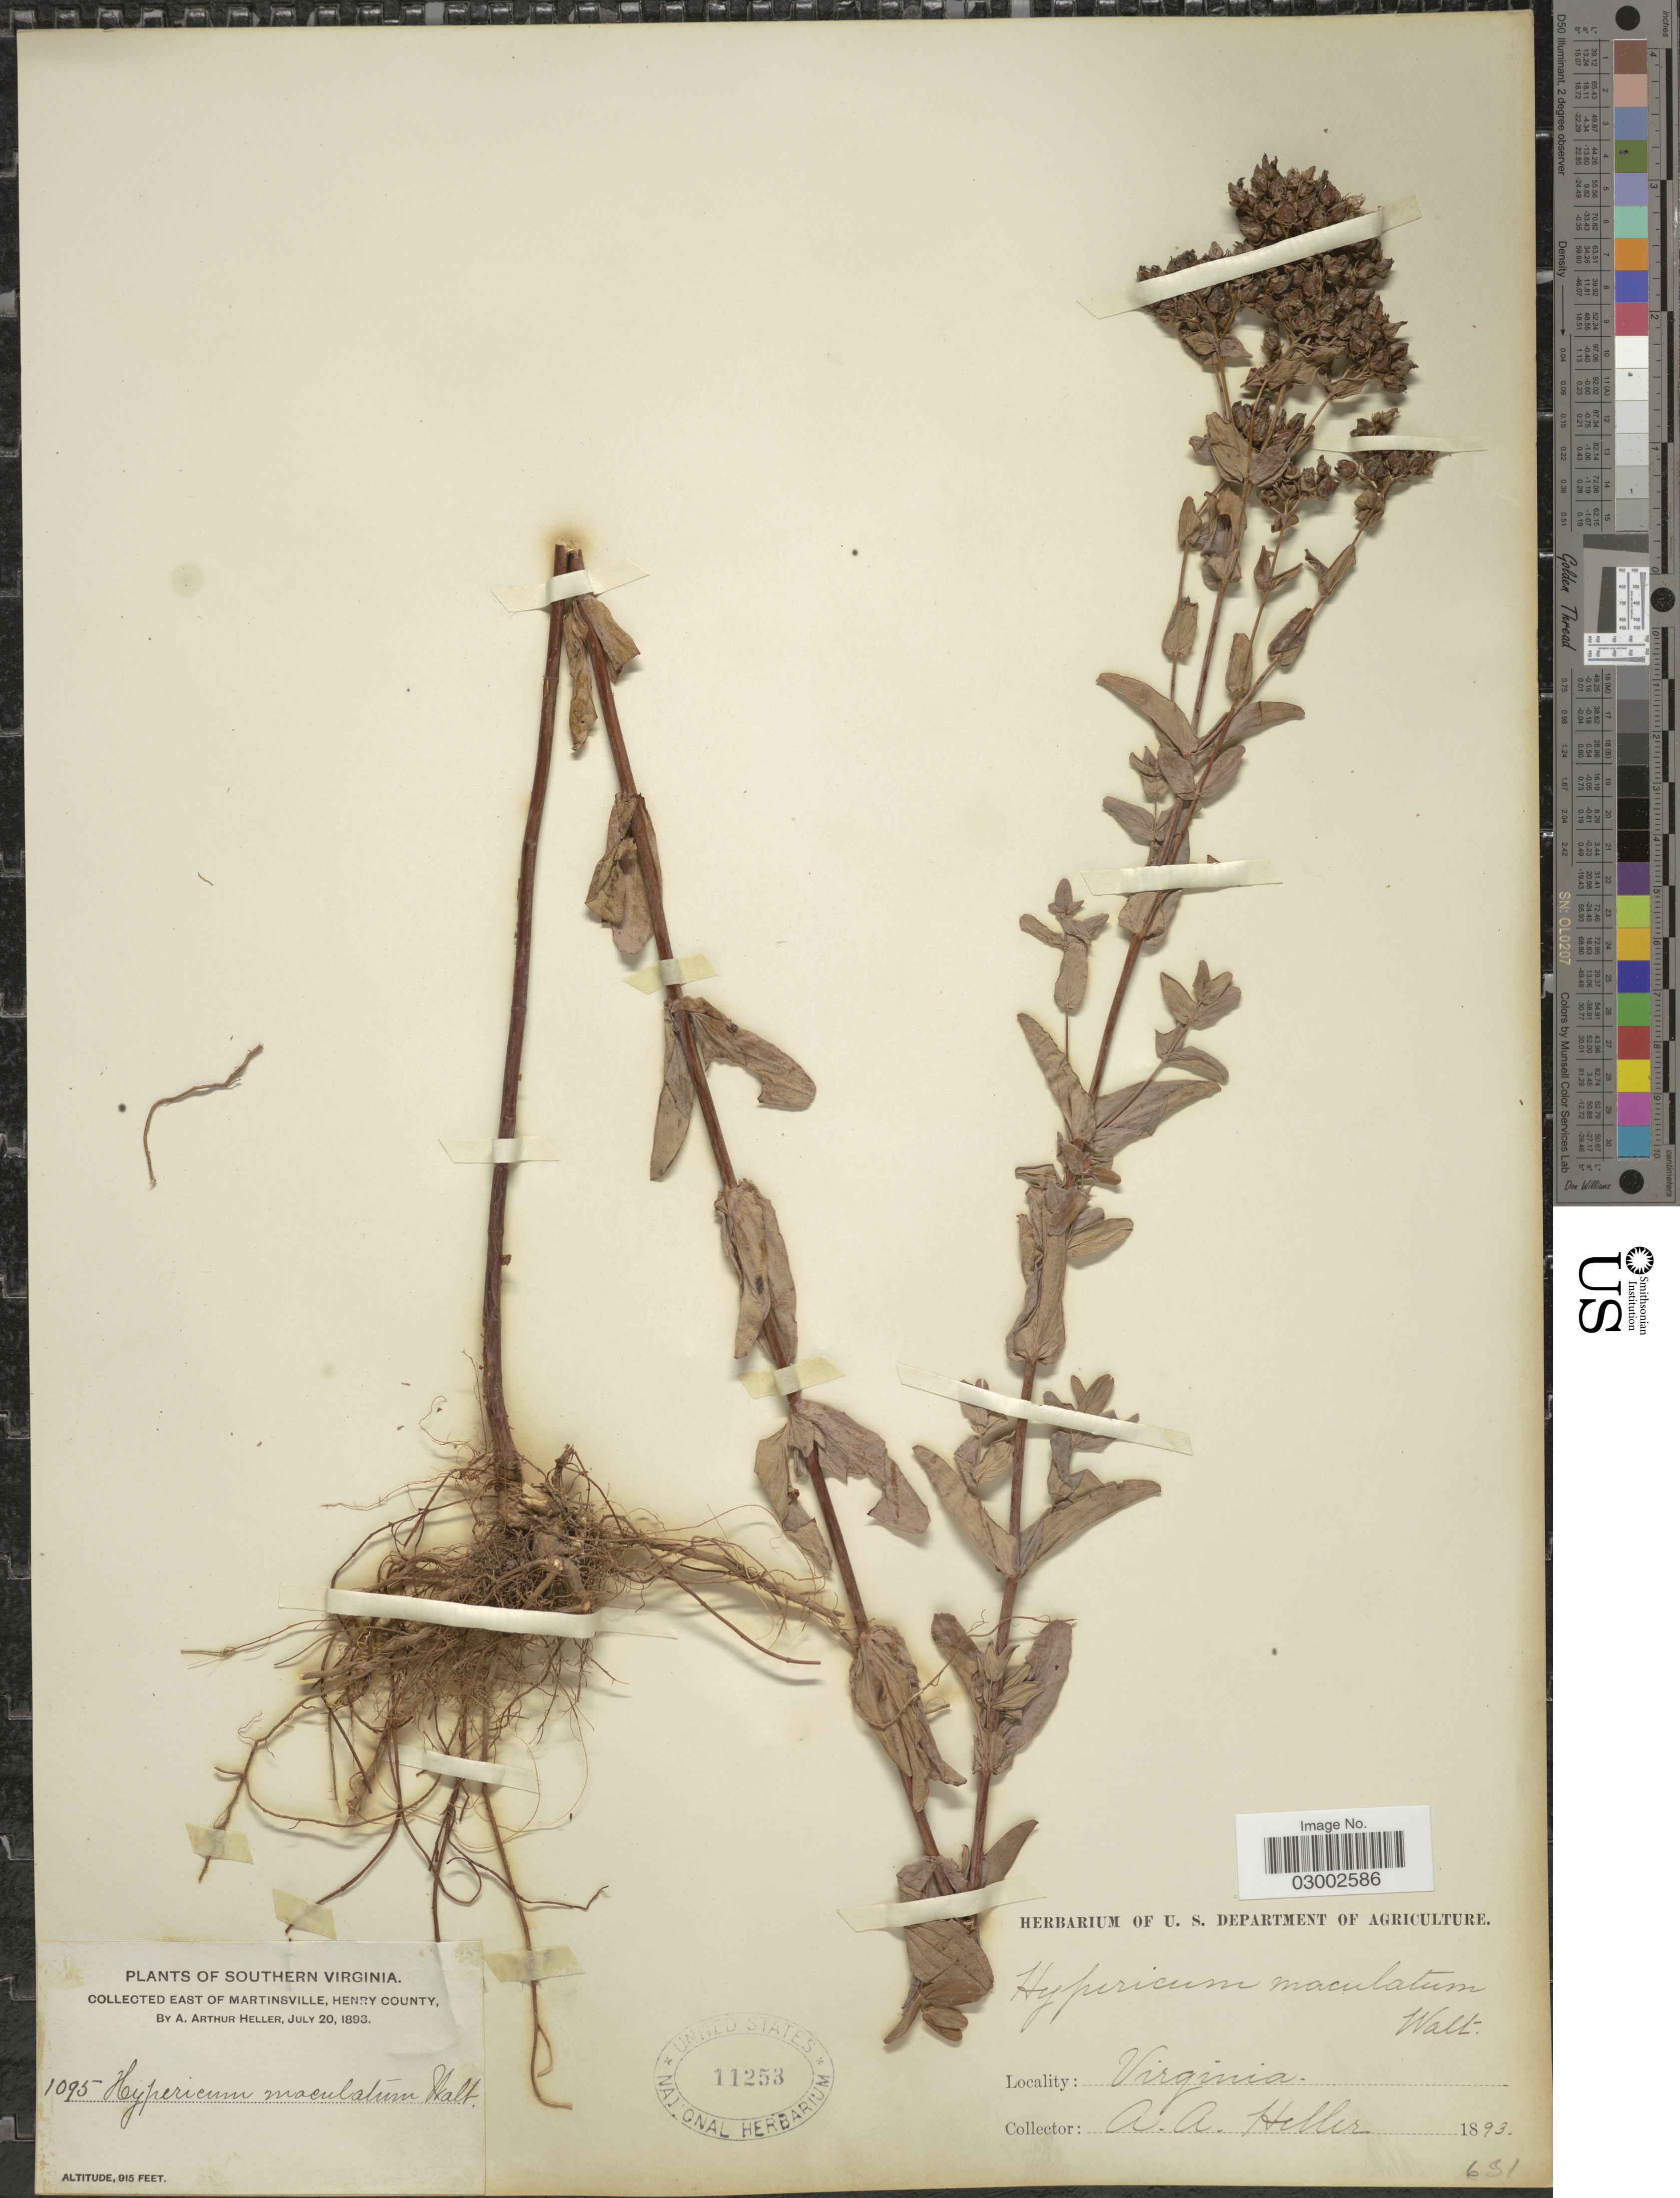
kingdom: Plantae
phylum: Tracheophyta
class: Magnoliopsida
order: Malpighiales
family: Hypericaceae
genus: Hypericum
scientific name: Hypericum punctatum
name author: Lam.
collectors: A. A. Heller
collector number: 1095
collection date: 1893-07-20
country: United States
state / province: Virginia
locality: Southern Virginia. East of Martinsville, Henry County.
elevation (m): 279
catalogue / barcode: US 11253